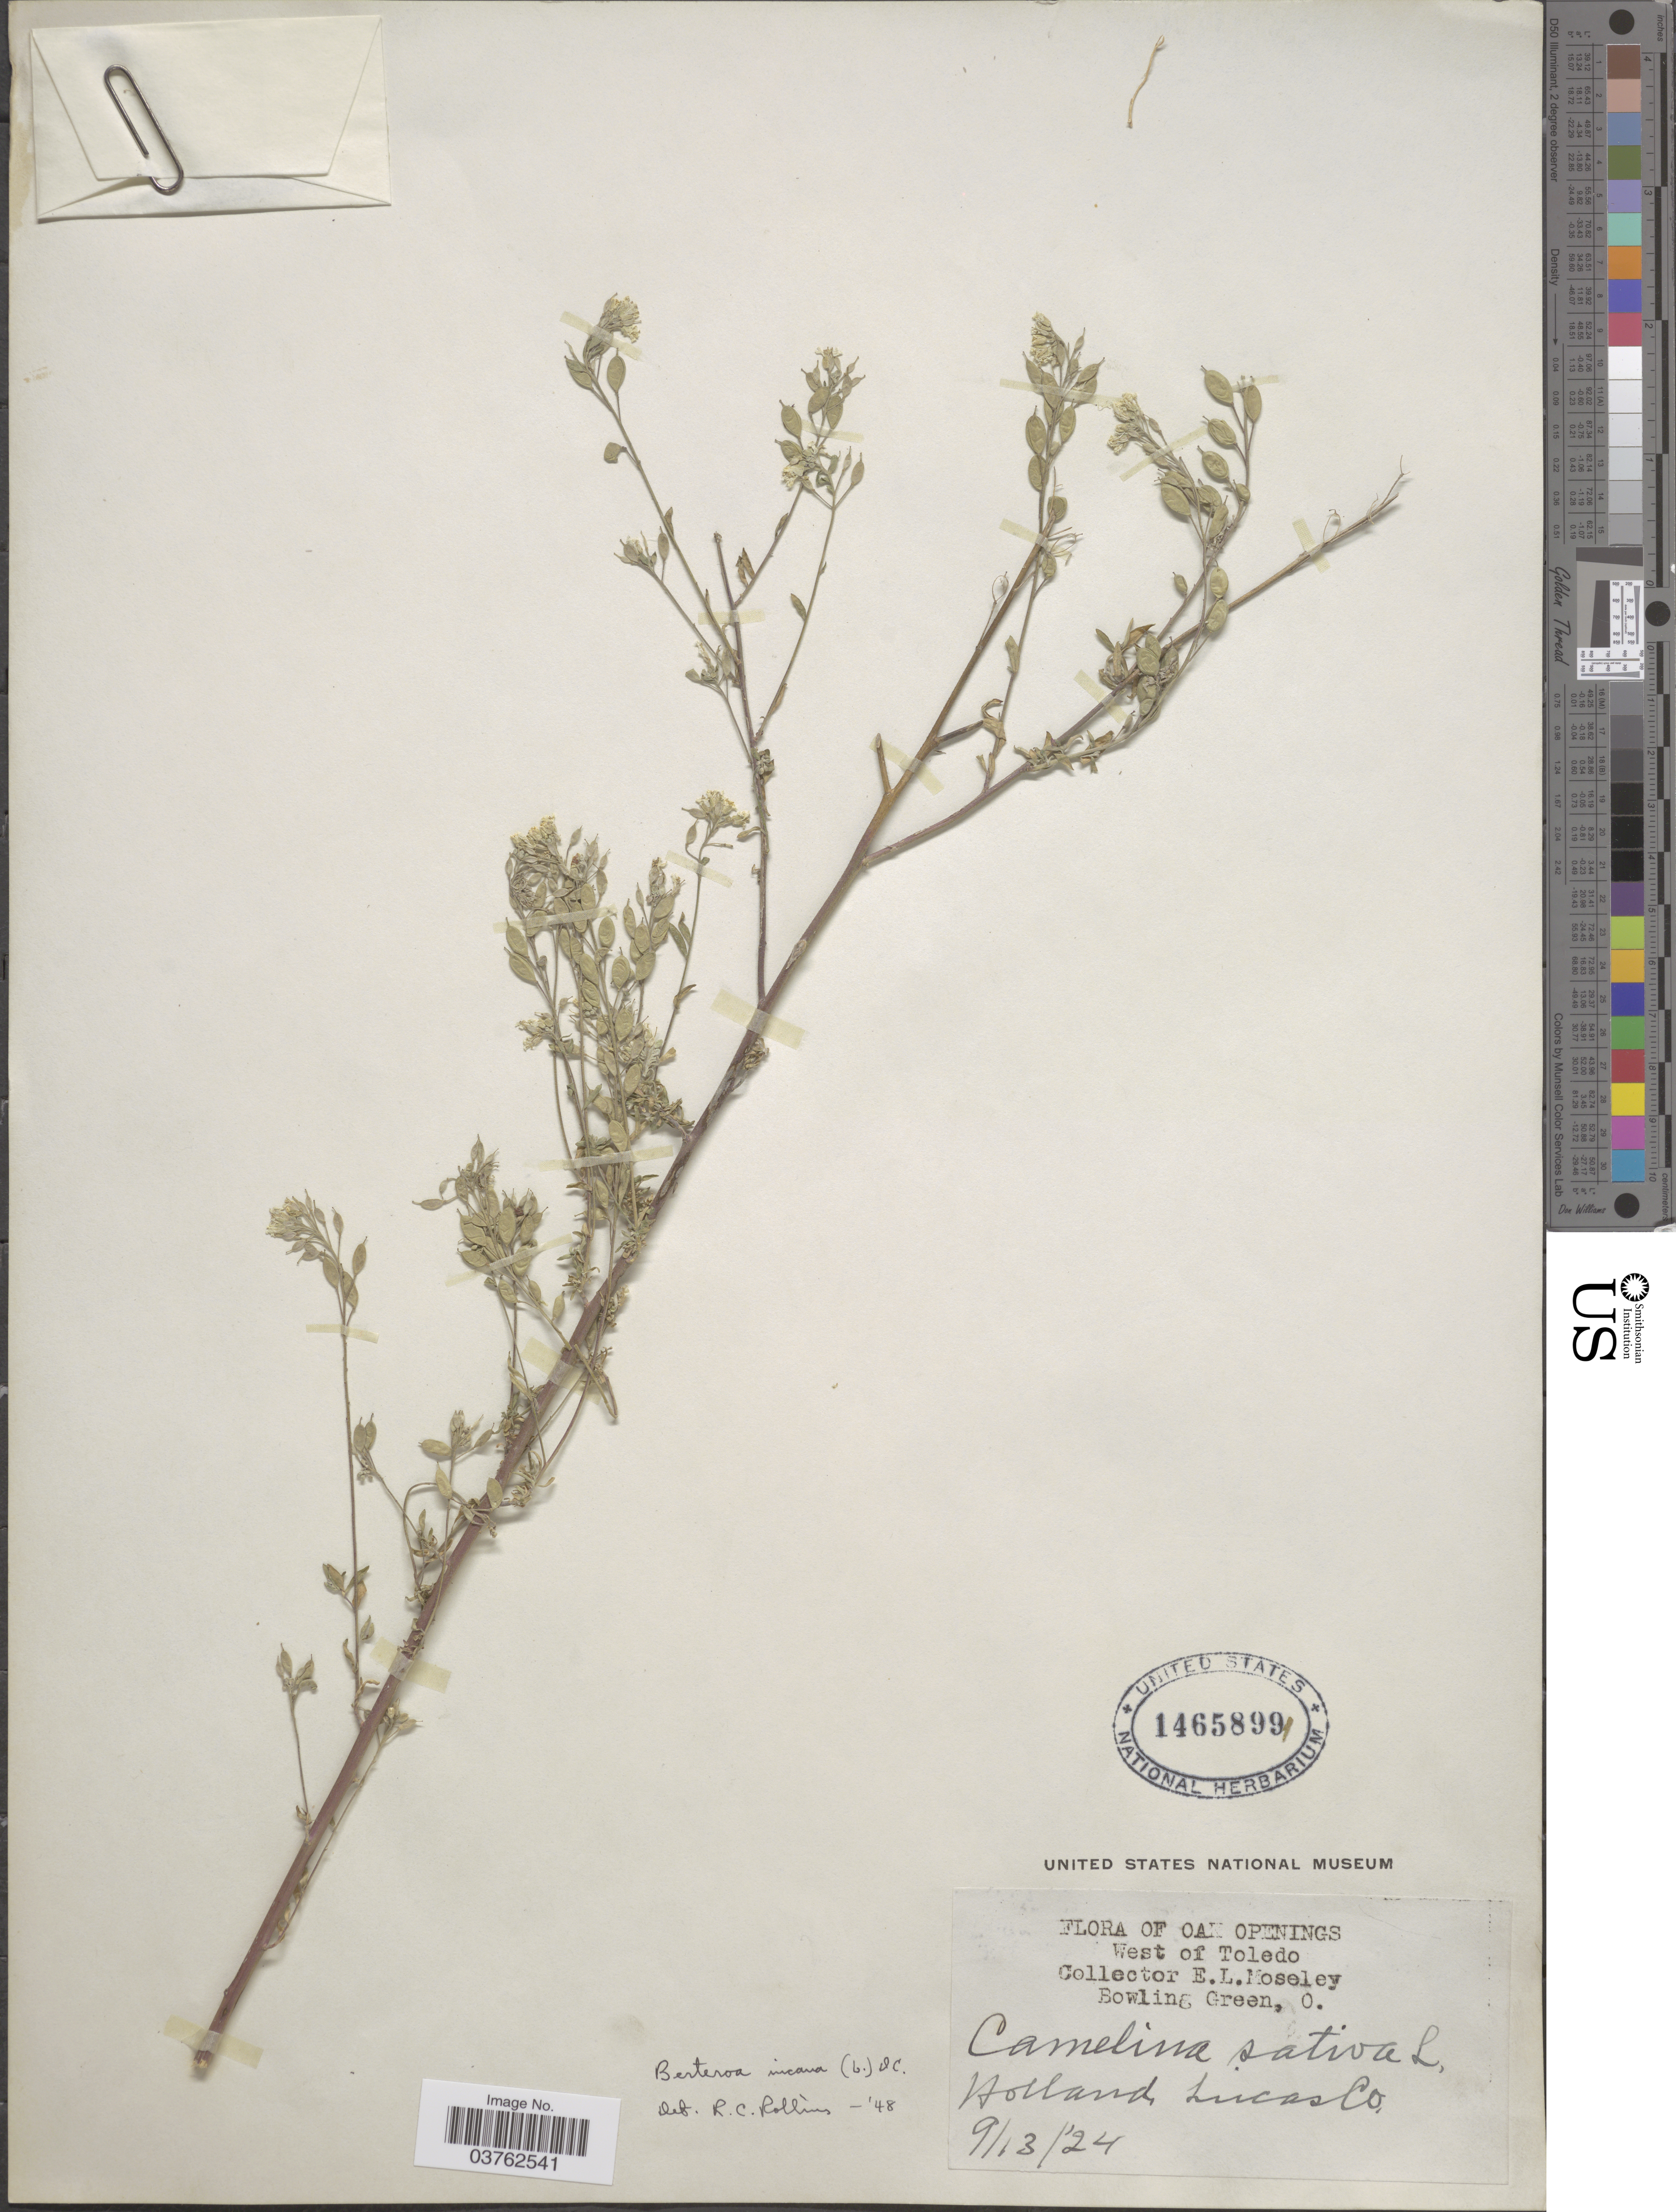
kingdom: Plantae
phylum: Tracheophyta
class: Magnoliopsida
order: Brassicales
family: Brassicaceae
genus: Berteroa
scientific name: Berteroa incana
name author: (L.) DC.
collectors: E. Moseley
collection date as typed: Transcribed d/m/y: 13/9/24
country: United States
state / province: Ohio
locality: Oak Openings. West of Toledo. Bowling Green. Holland Lucas Co.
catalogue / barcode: US 1465899